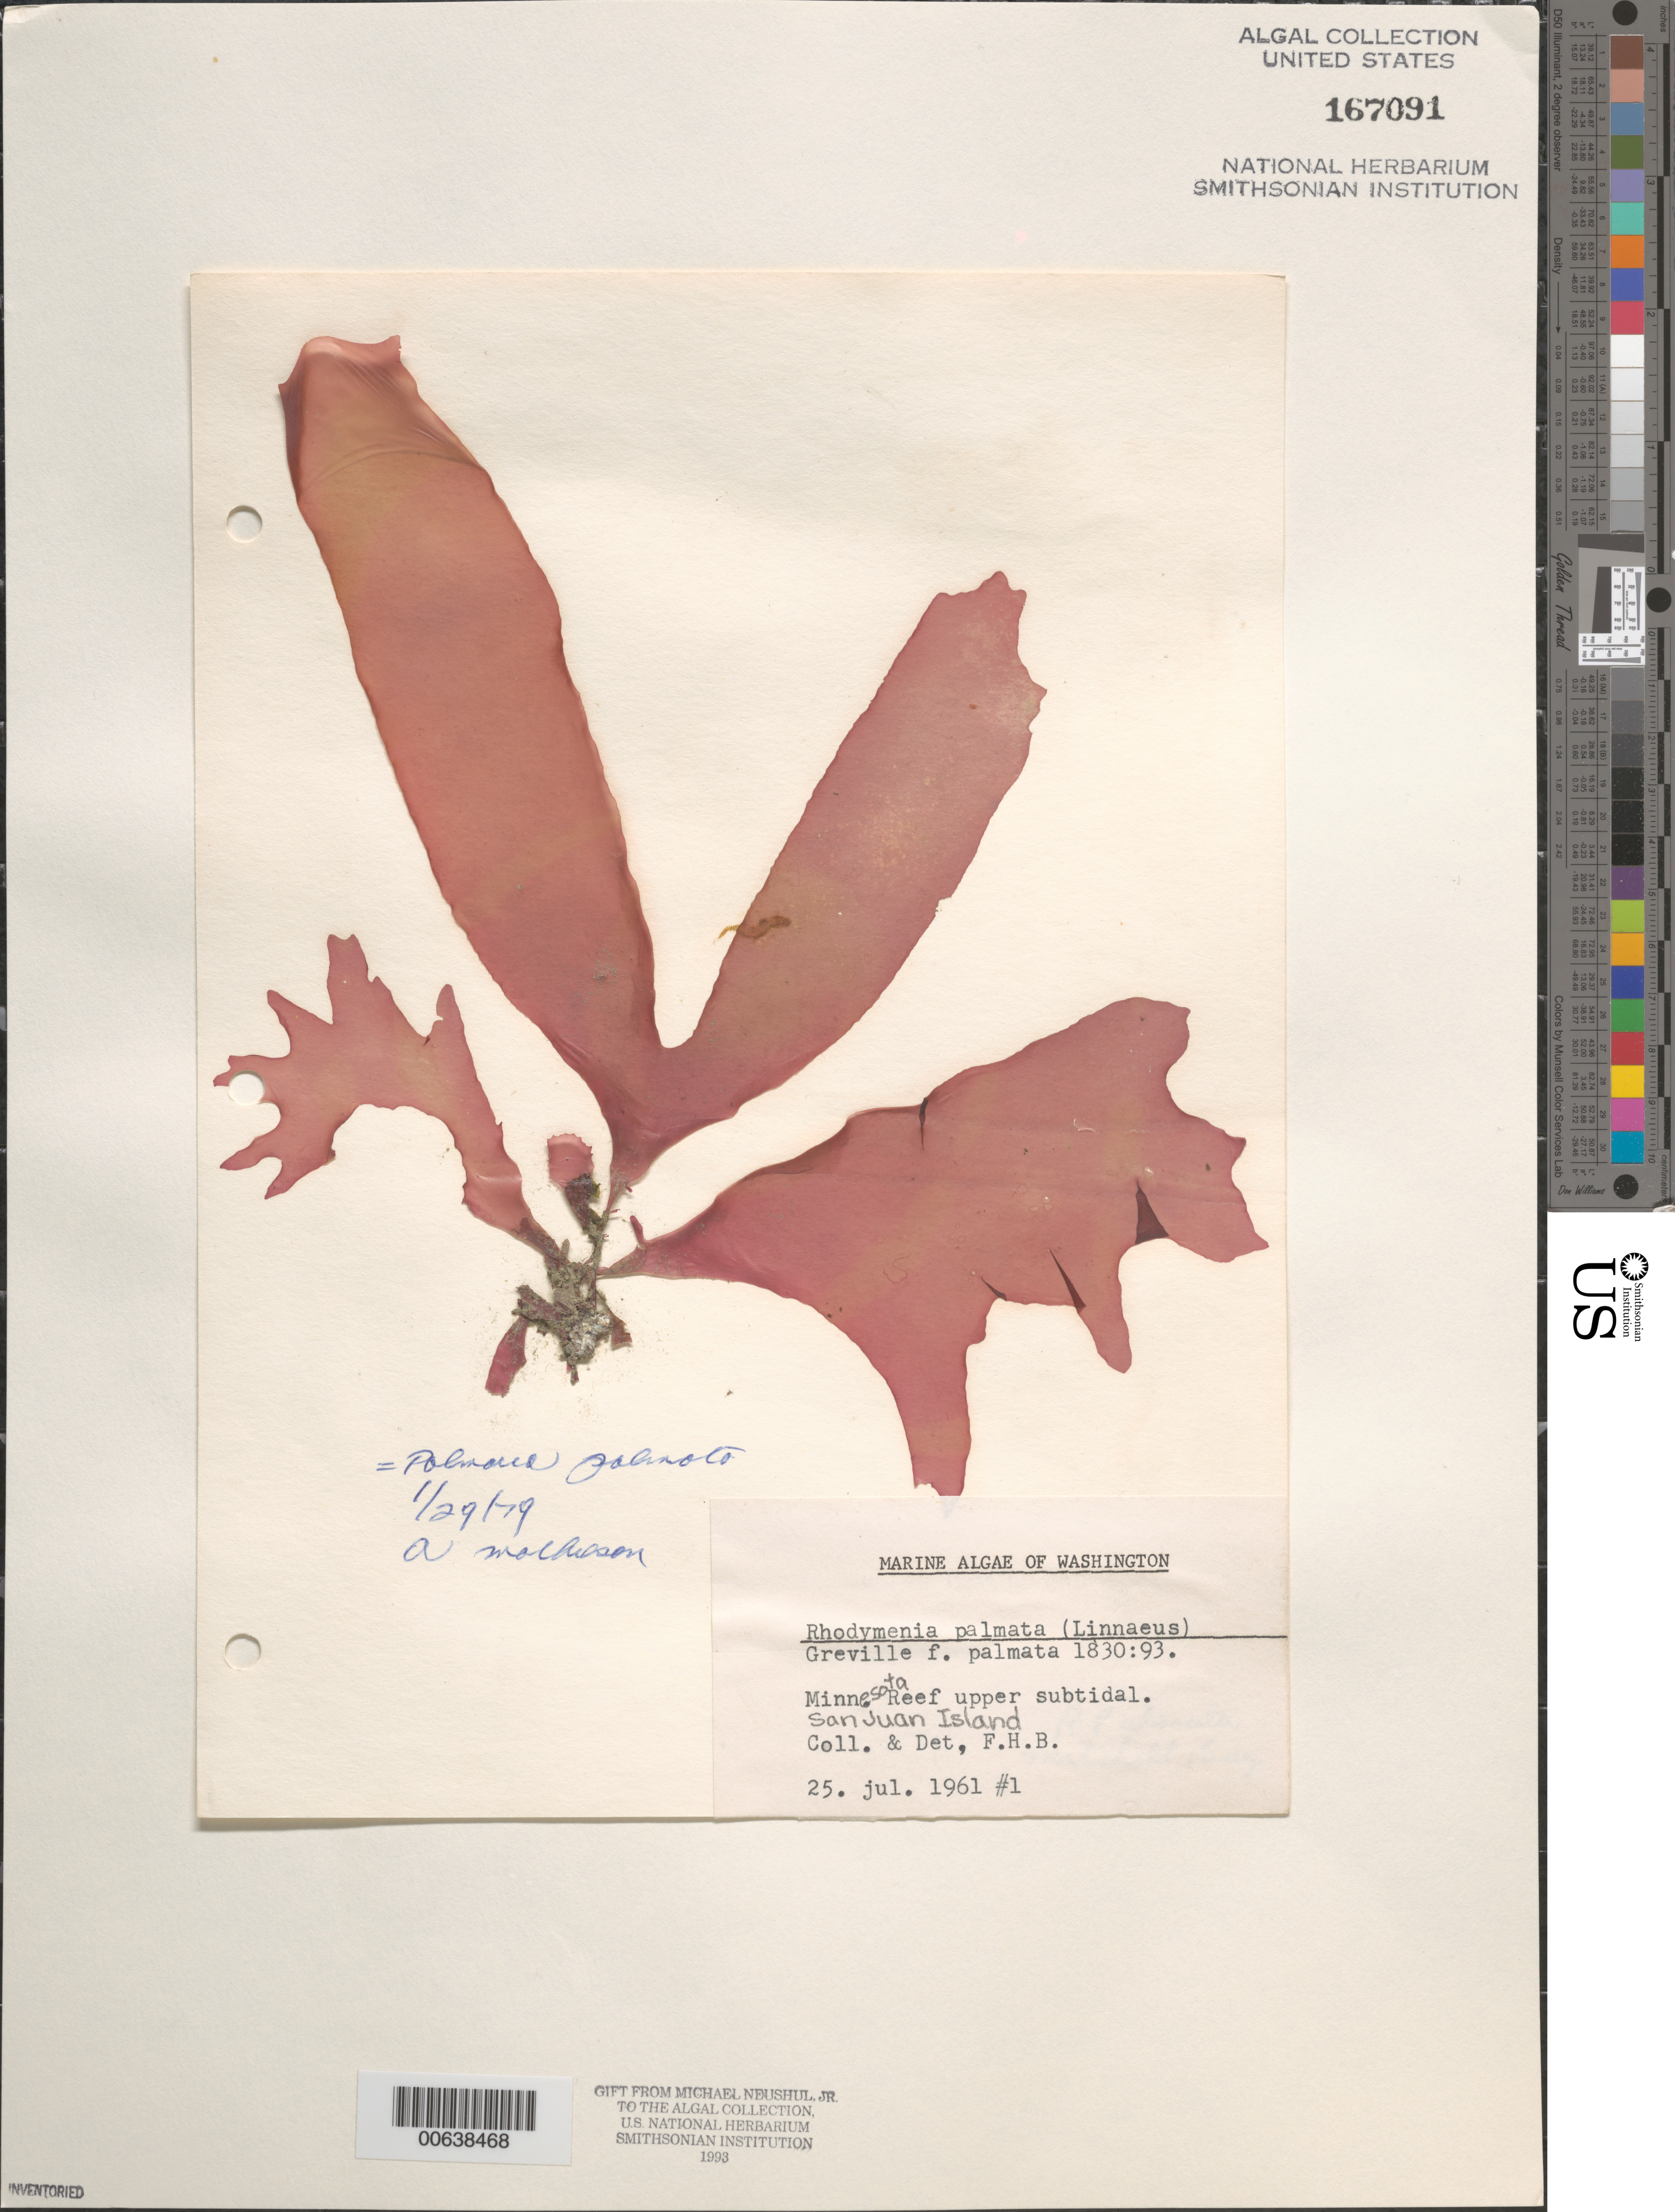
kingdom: Plantae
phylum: Rhodophyta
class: Florideophyceae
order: Palmariales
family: Palmariaceae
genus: Palmaria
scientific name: Palmaria palmata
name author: (L.) F. Weber & D. Mohr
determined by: Mathieson, A. C.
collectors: F. H. B.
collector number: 1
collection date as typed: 25 Jul 1961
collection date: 1961-07-25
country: United States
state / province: Washington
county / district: San Juan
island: San Juan Island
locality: Minnesota Reef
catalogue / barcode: US 167091